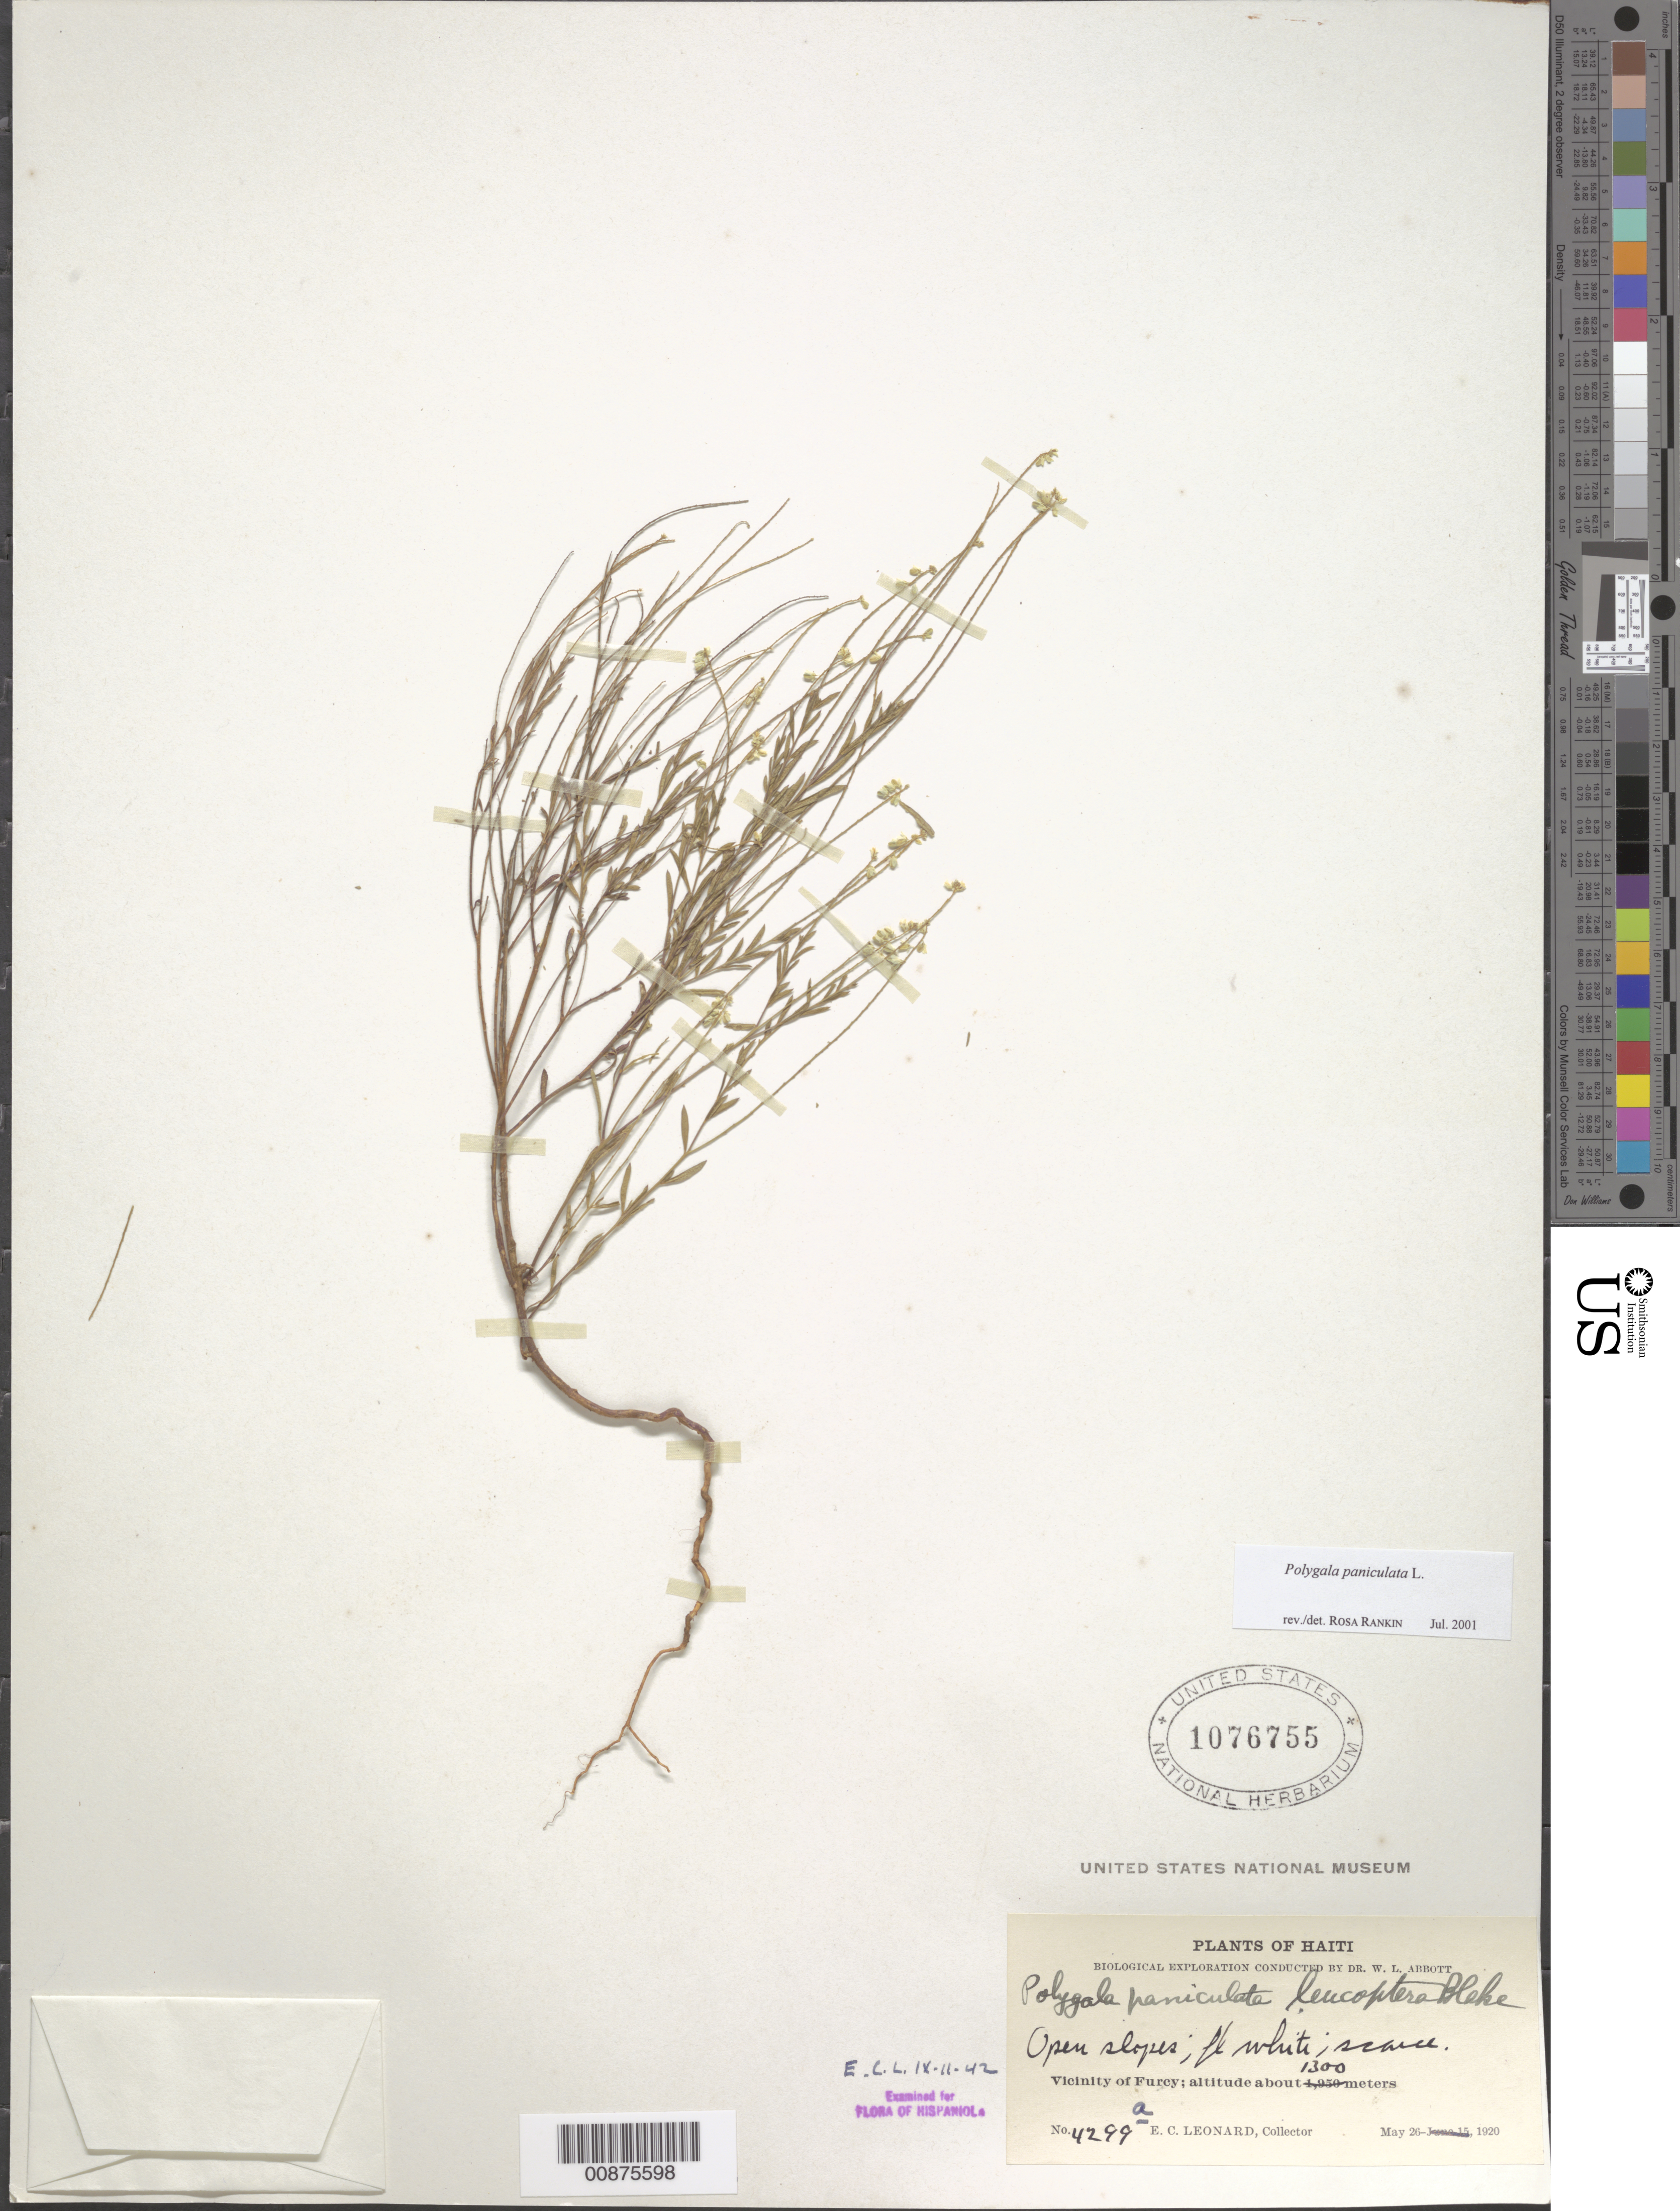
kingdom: Plantae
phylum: Tracheophyta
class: Magnoliopsida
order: Fabales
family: Polygalaceae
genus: Polygala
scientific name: Polygala paniculata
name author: L.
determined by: Rankin Rodriguez, Rosa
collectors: E. C. Leonard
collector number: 4299A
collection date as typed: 26 May 1920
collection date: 1920-05-26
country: Haiti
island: Hispaniola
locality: Vicinity of Furcy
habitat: Open slopes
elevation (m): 1300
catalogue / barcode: US 1076755